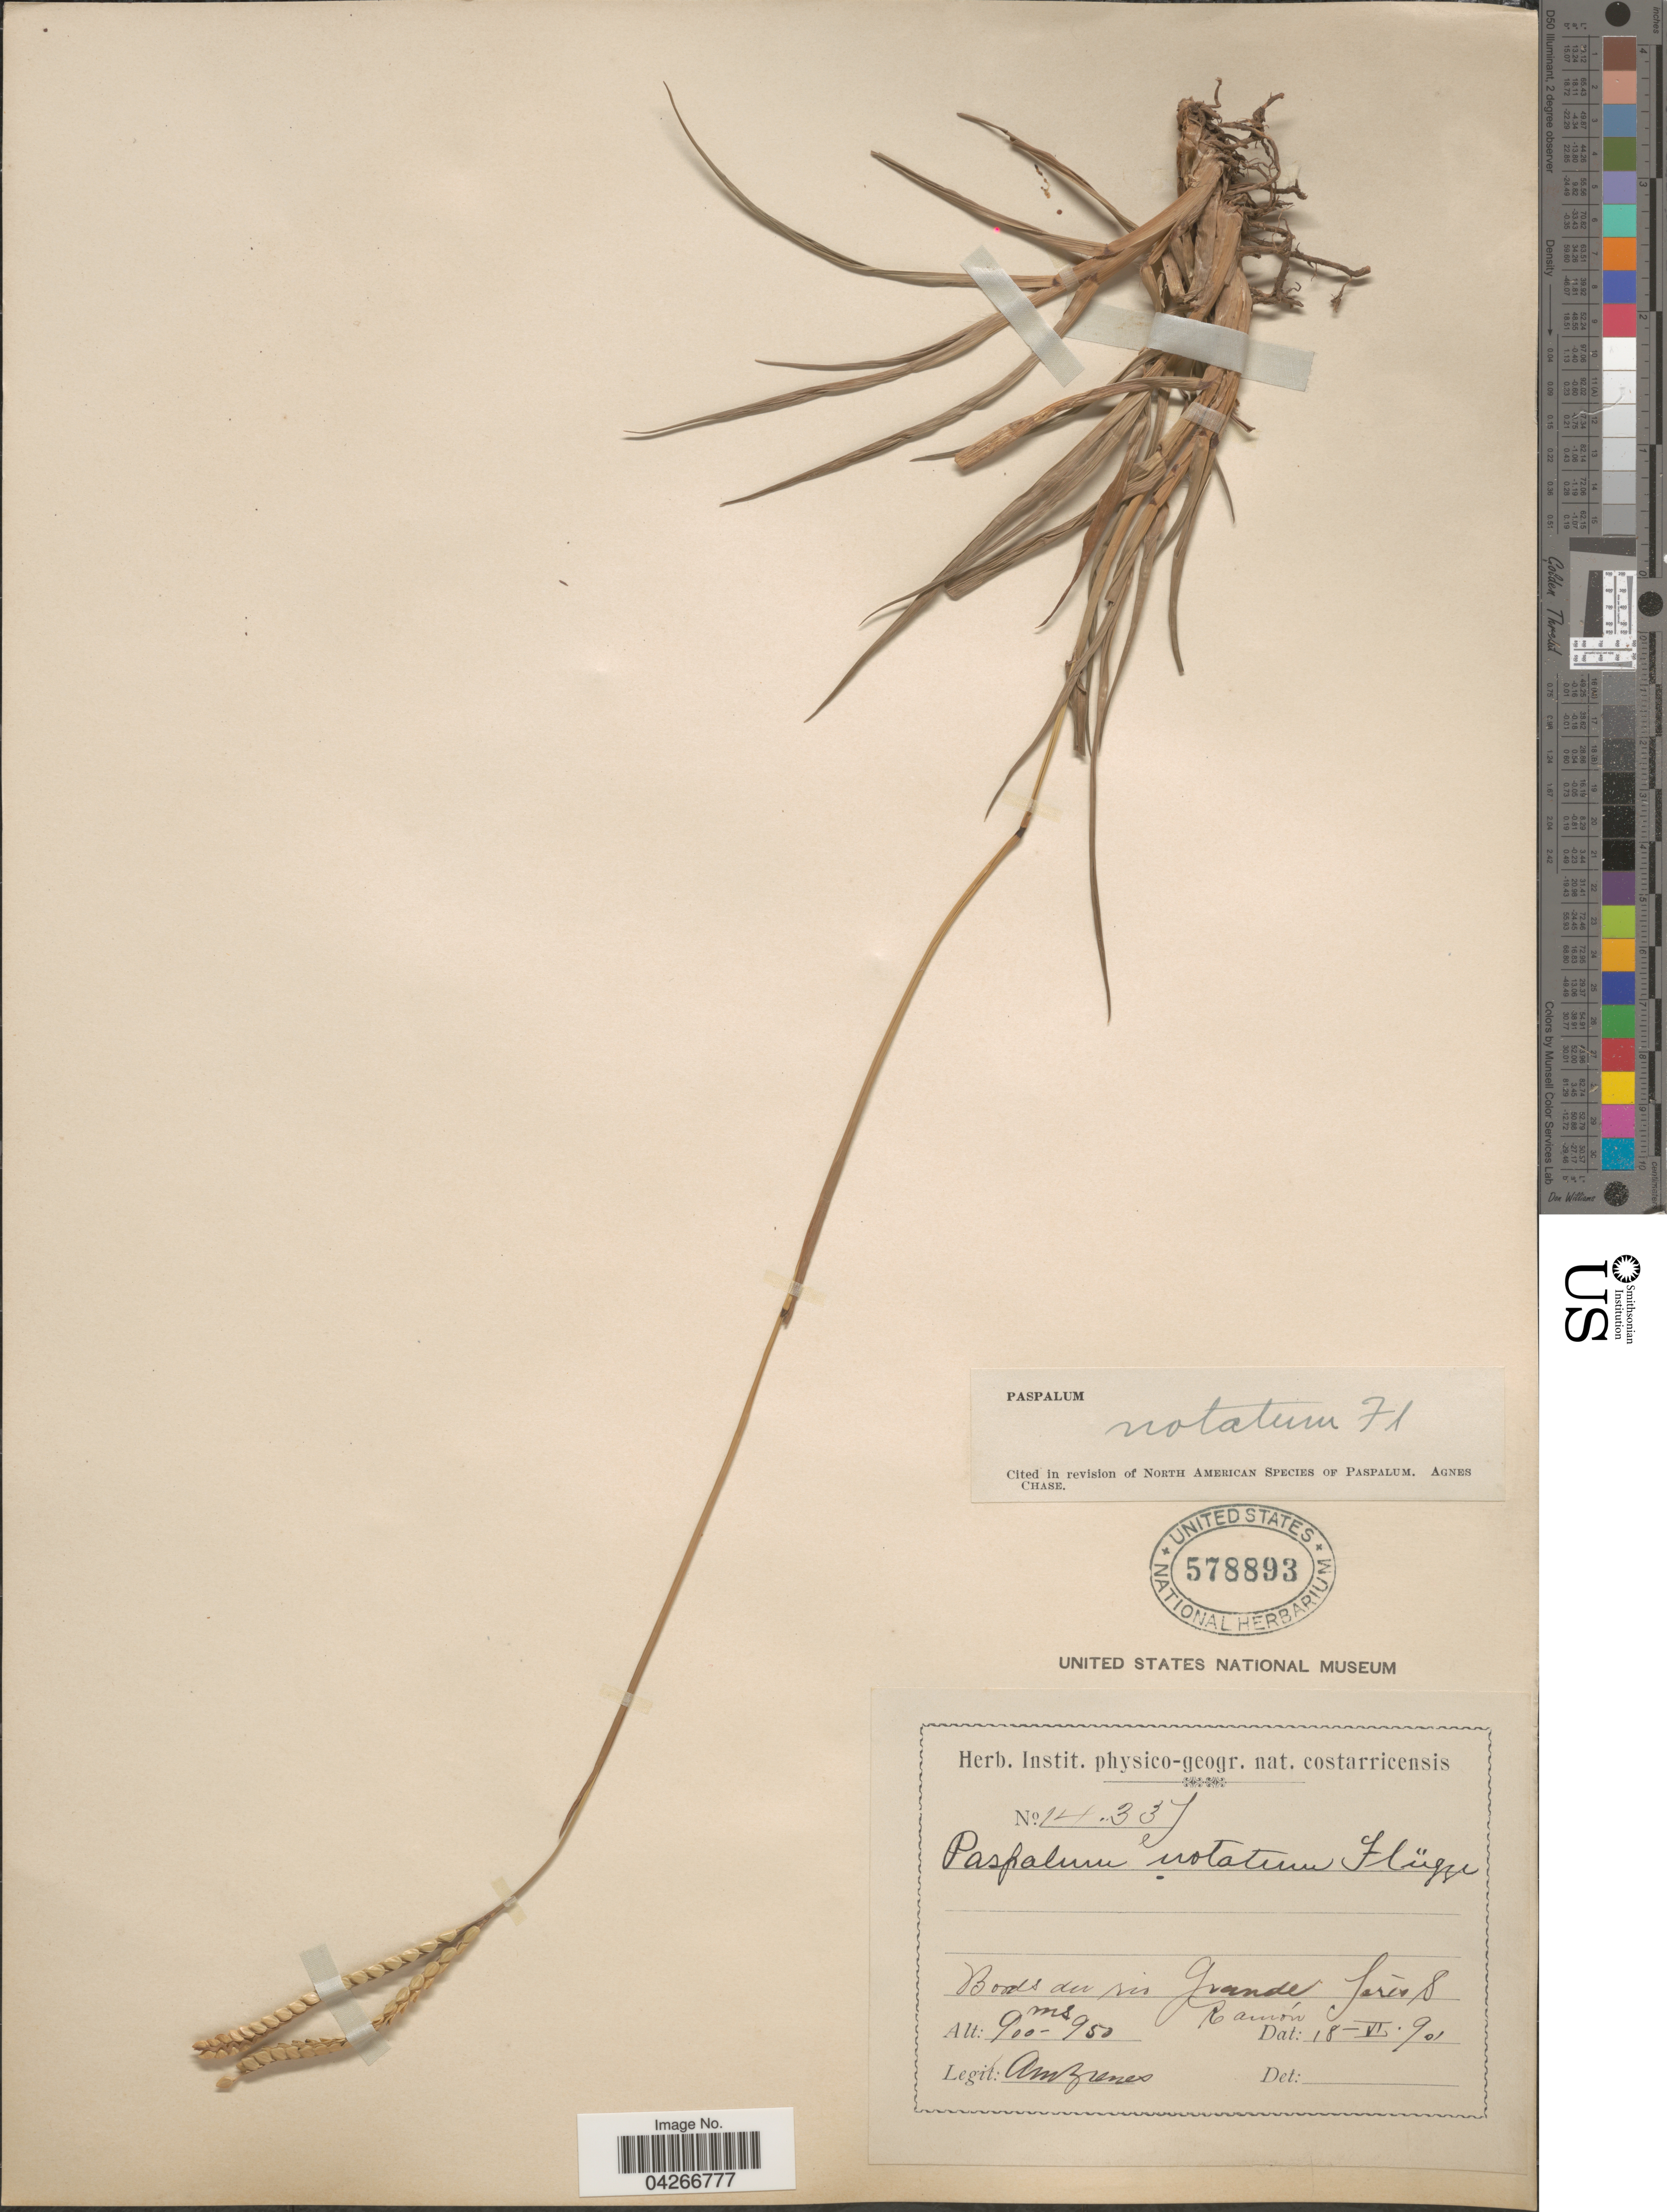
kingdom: Plantae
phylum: Tracheophyta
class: Liliopsida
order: Poales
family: Poaceae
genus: Paspalum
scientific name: Paspalum notatum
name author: Flüggé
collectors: -. Aruzrenes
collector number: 14337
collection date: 1901-06-18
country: Costa Rica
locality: Bords du rio Grande, Sario [interpreted] S. Ramon.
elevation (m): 900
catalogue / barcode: US 578893